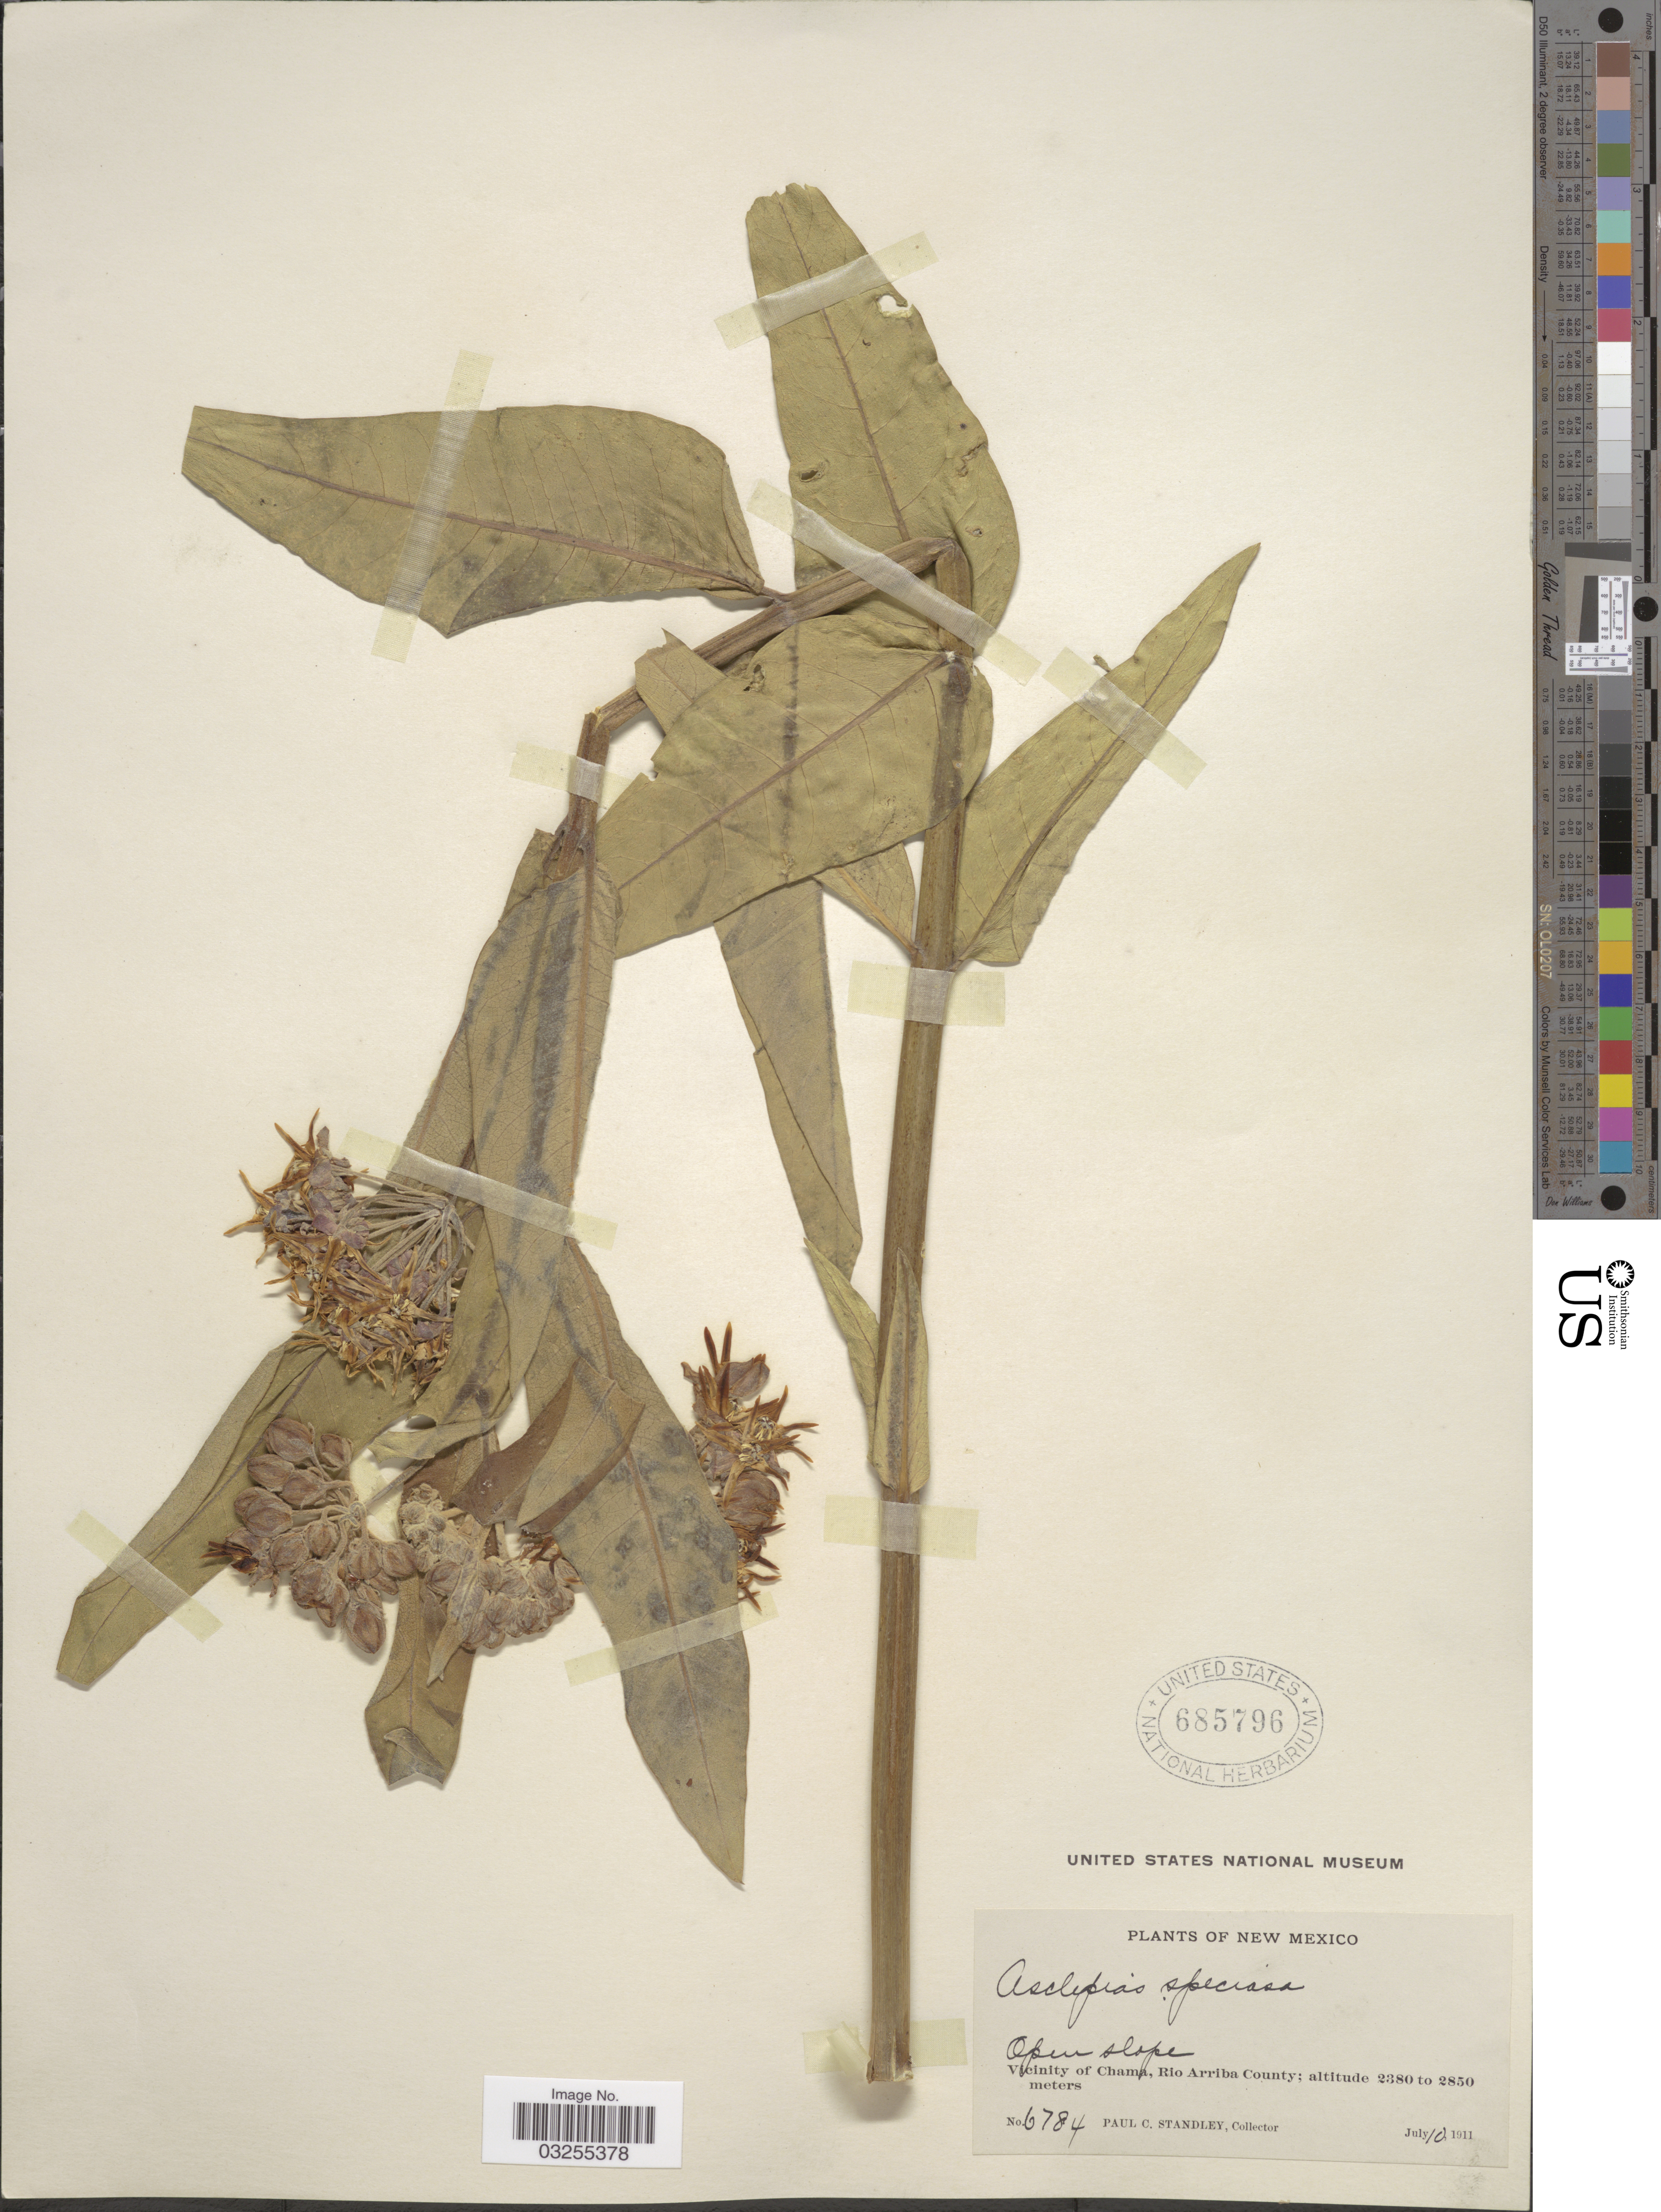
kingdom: Plantae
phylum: Tracheophyta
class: Magnoliopsida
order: Gentianales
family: Apocynaceae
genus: Asclepias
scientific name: Asclepias speciosa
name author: Torr.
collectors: P. C. Standley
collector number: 6784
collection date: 1911-07-10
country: United States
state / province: New Mexico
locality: Vicinity of Chama, Rio Arriba County.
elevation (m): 2380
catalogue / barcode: US 685796